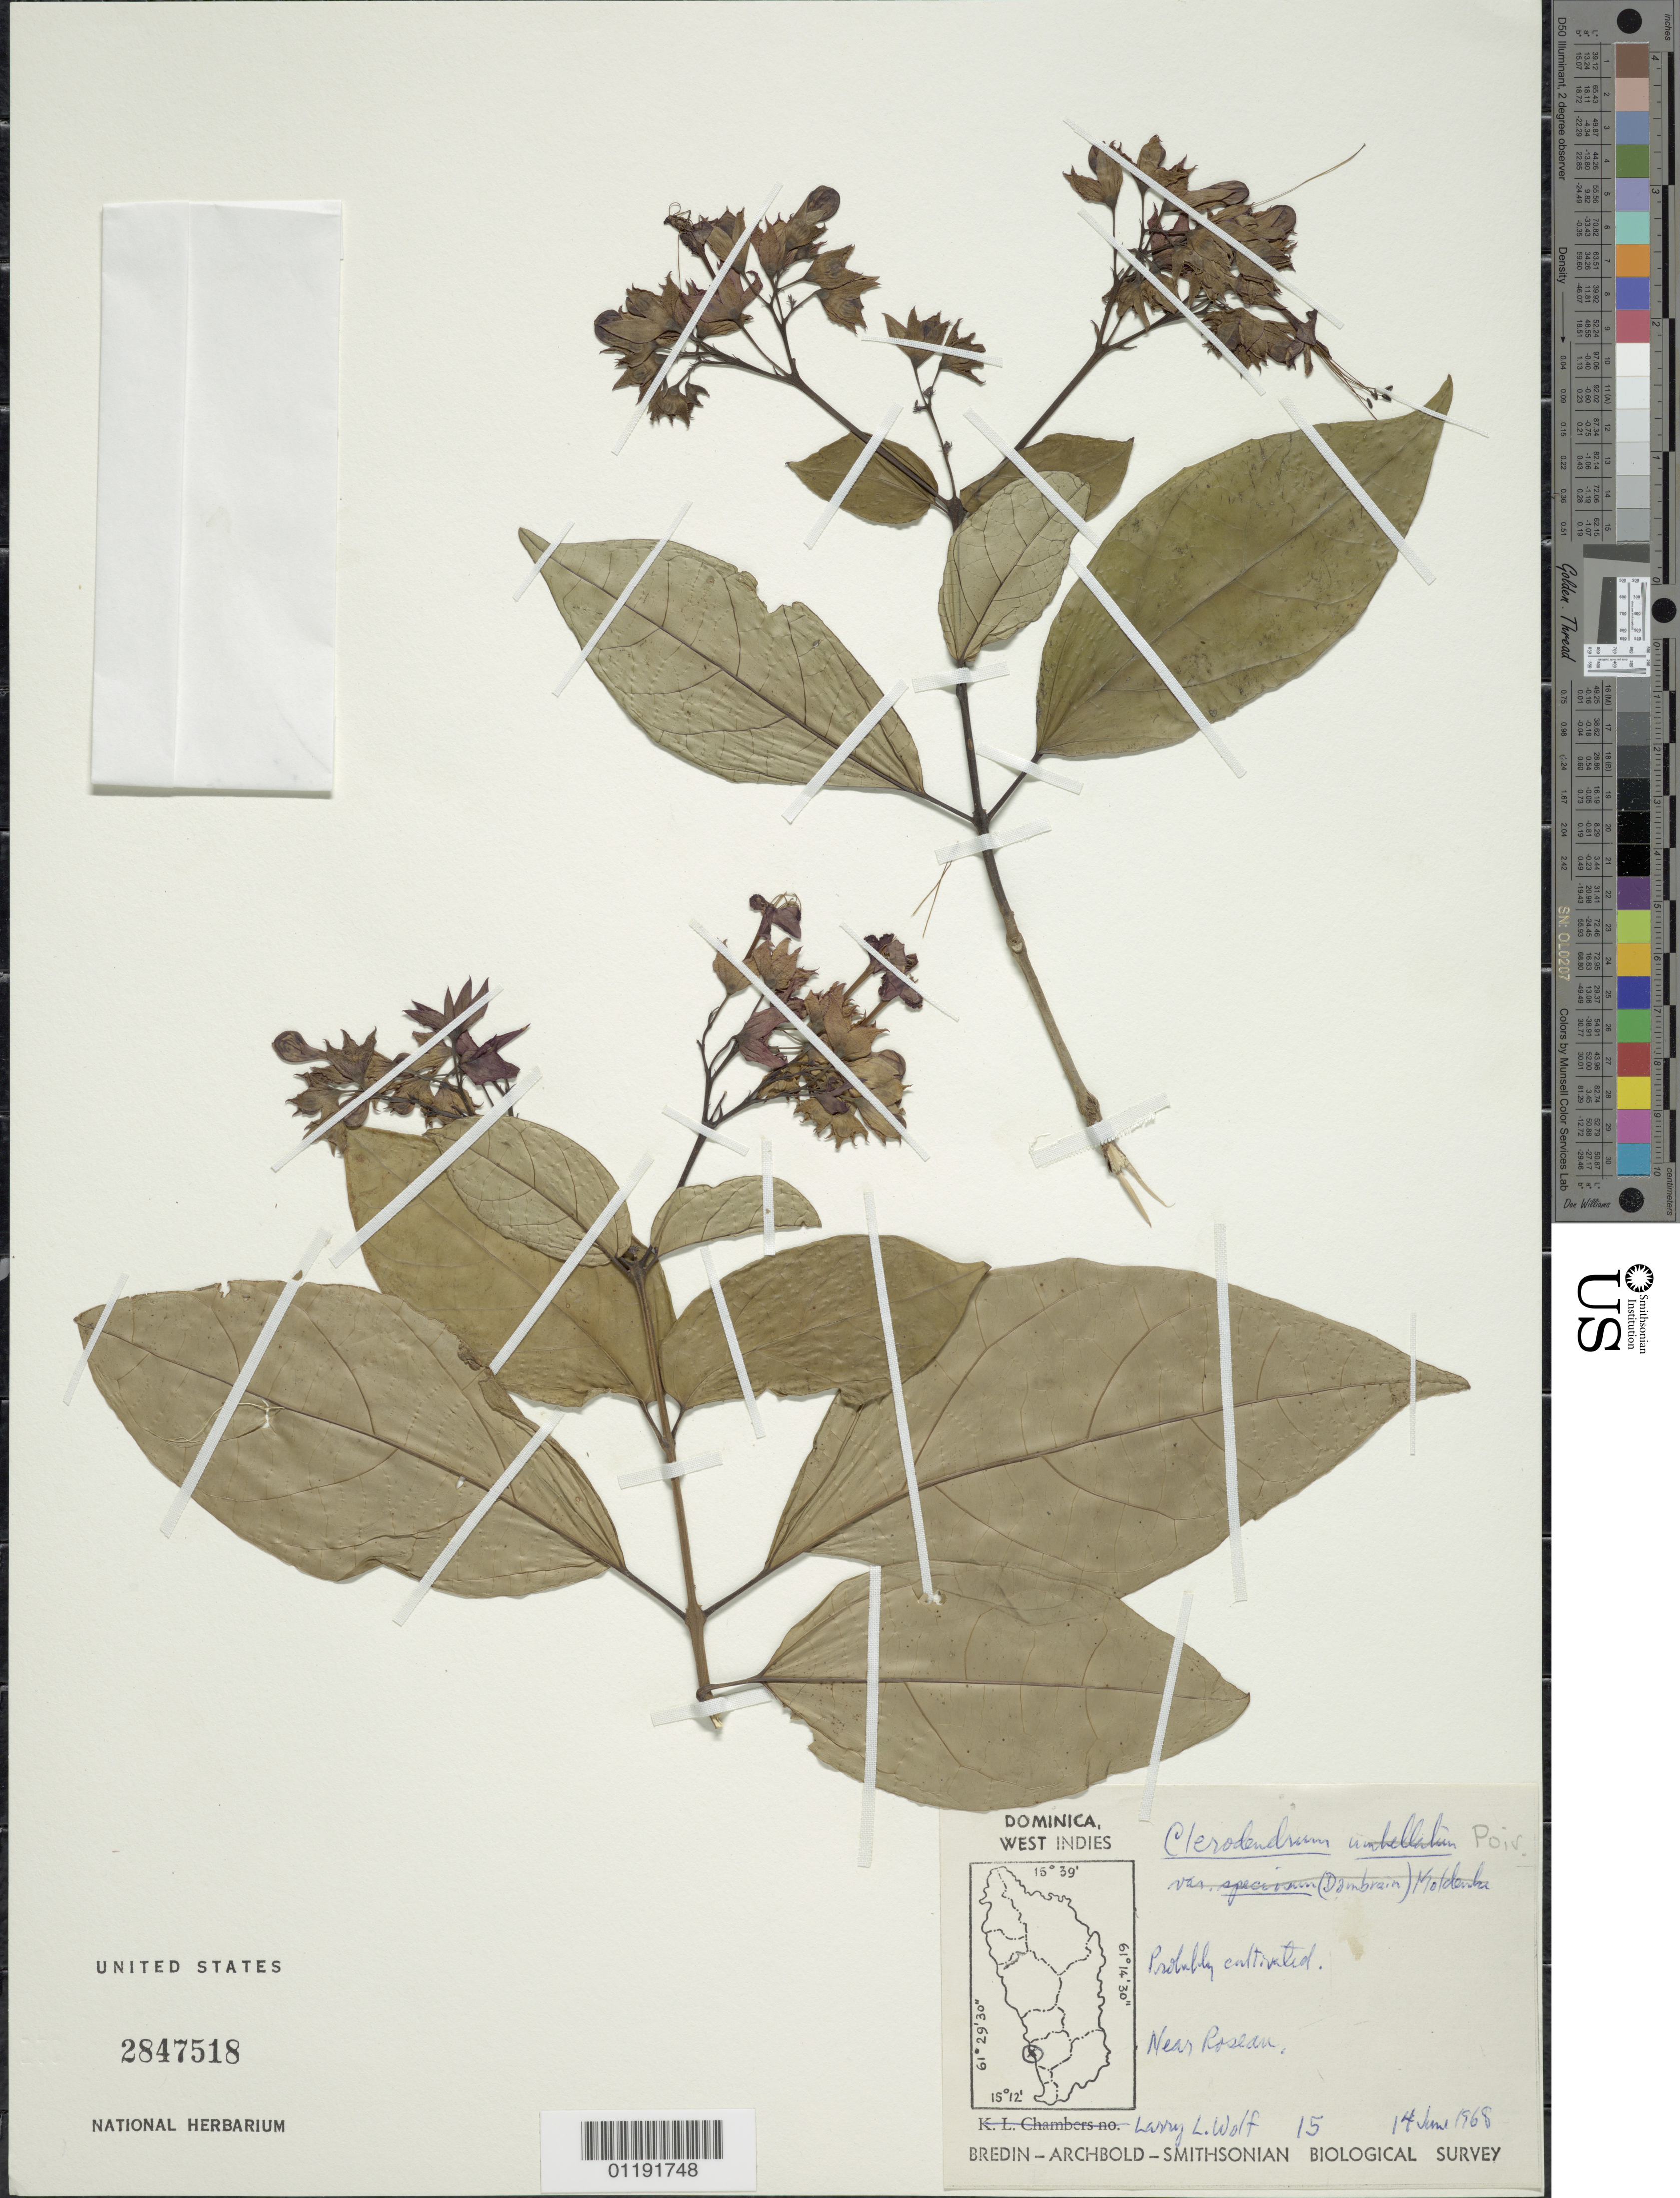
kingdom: Plantae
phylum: Tracheophyta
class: Magnoliopsida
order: Lamiales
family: Lamiaceae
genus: Clerodendrum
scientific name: Clerodendrum umbellatum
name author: Poir.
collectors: -. Bredin & -. Archbold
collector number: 15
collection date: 1968-06-14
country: Dominica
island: Dominica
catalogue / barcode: US 2847518